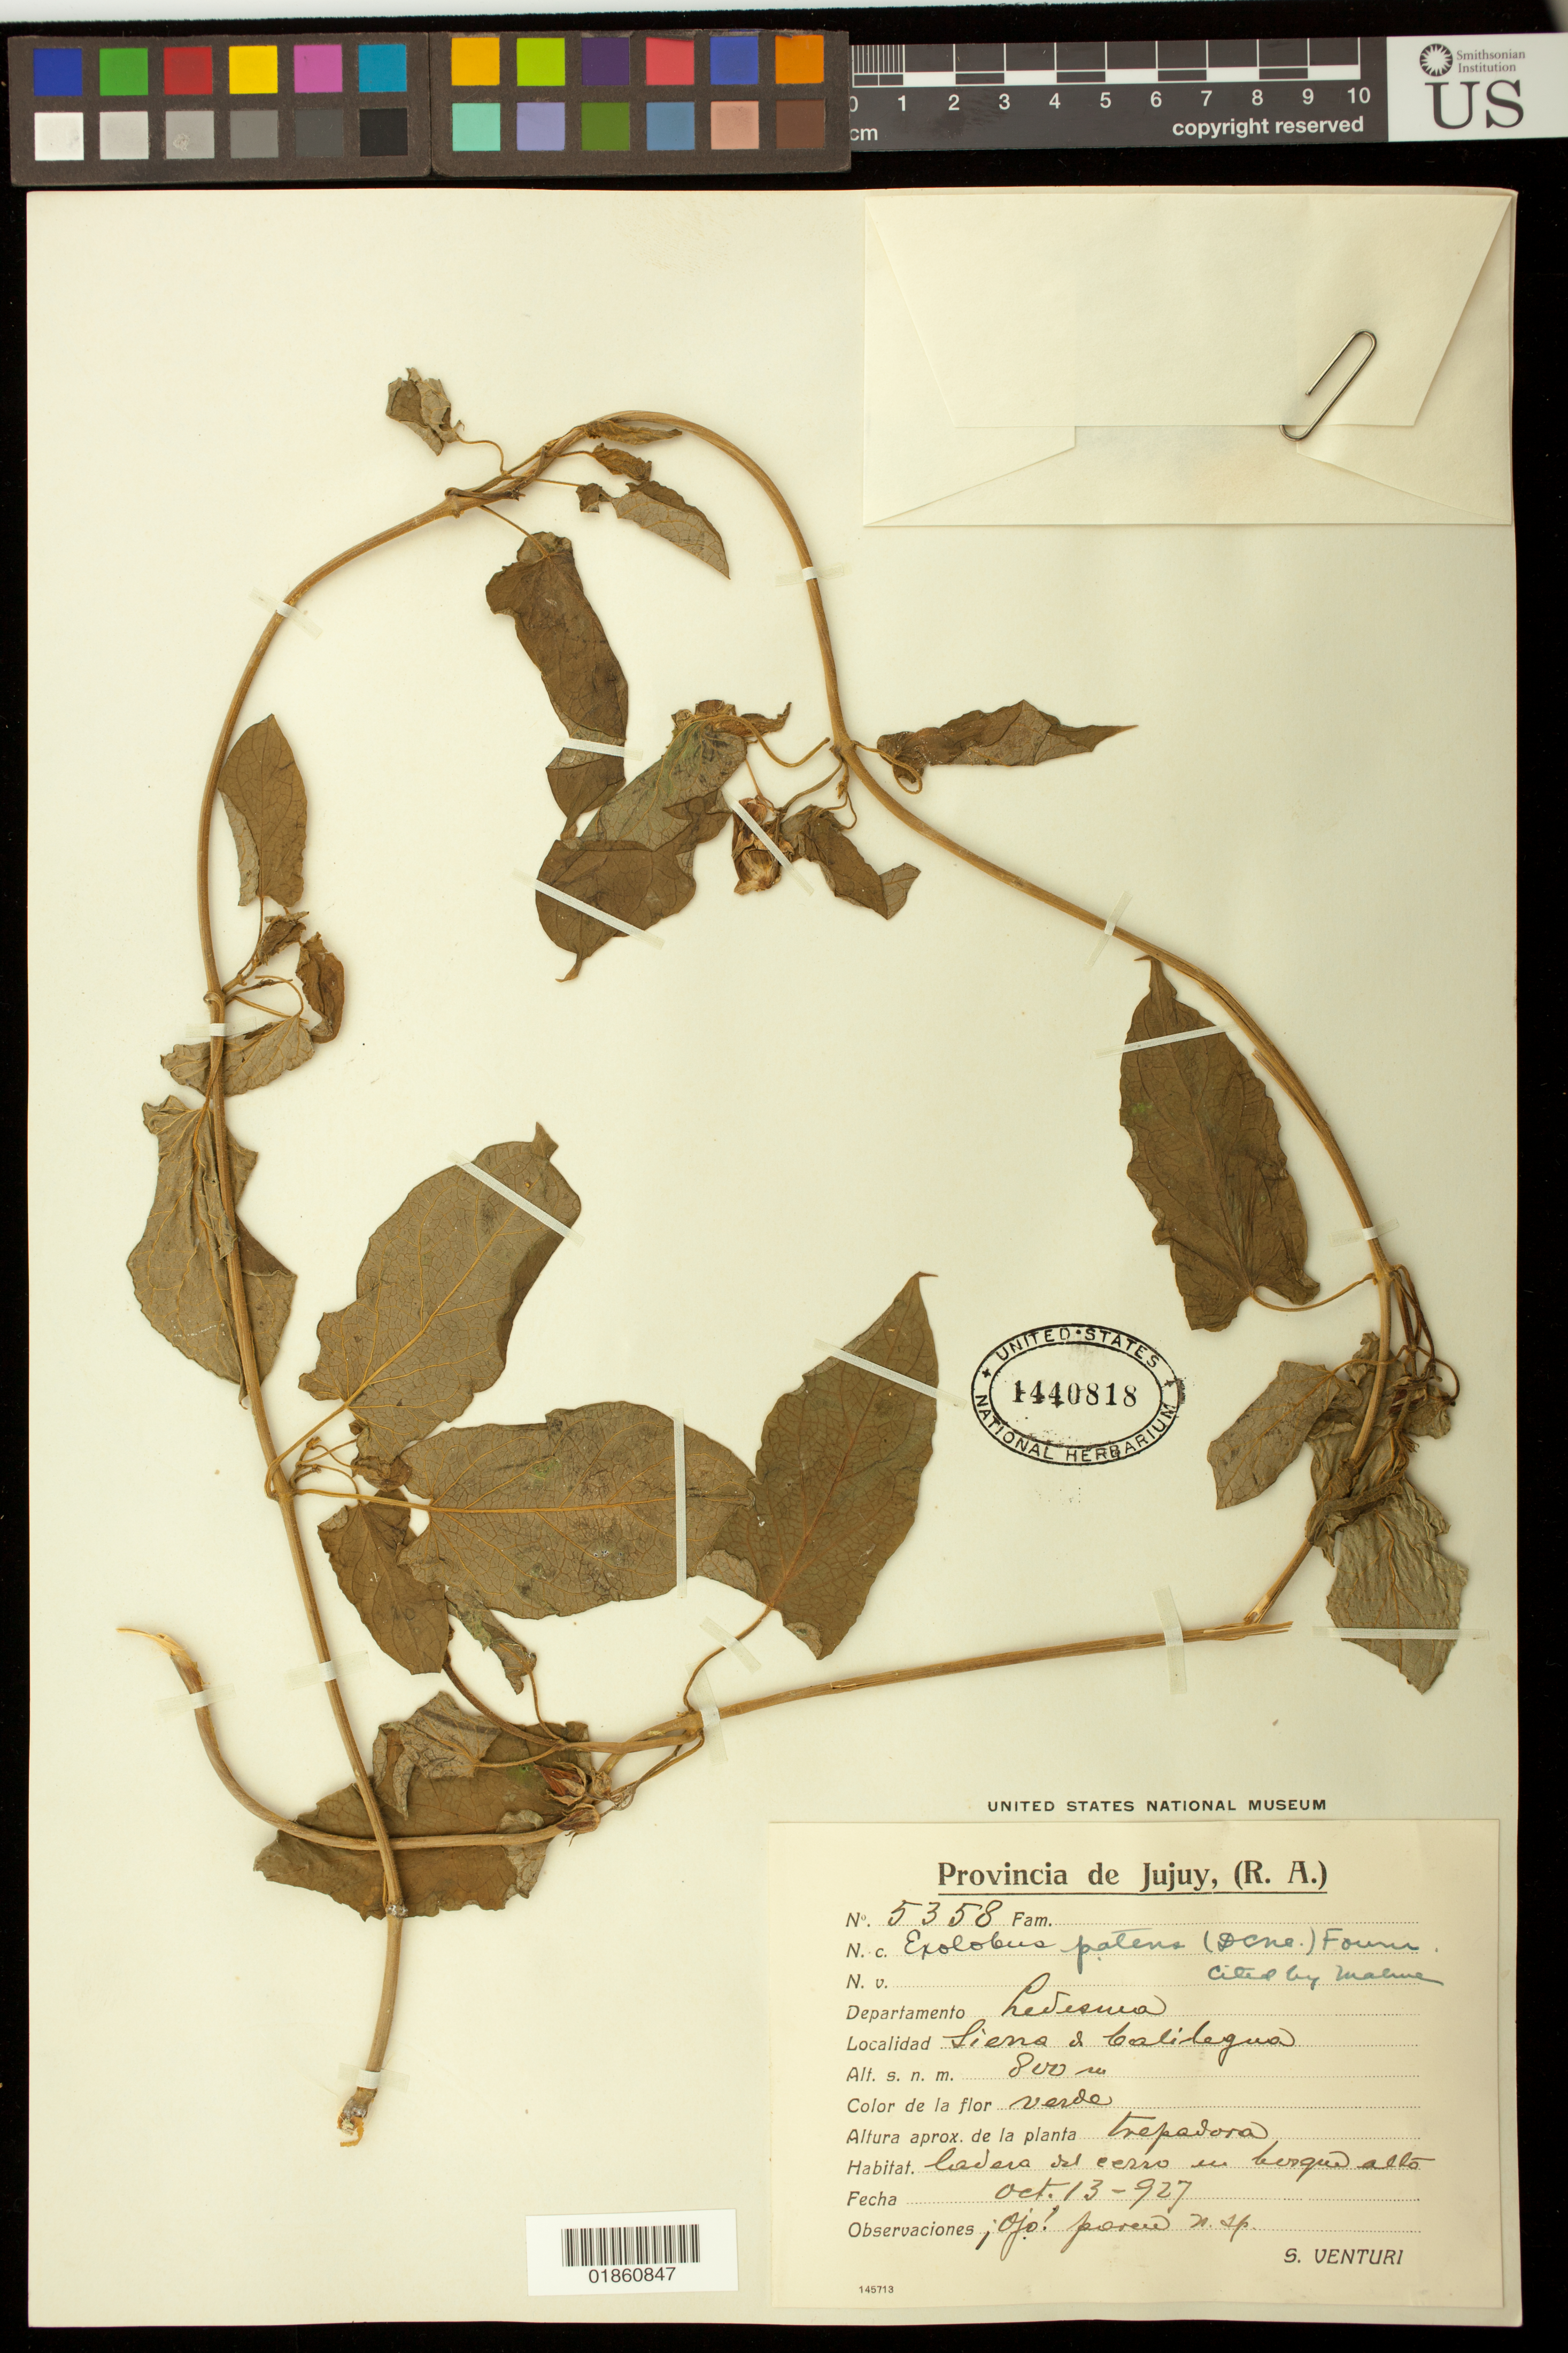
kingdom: Plantae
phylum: Tracheophyta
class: Magnoliopsida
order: Gentianales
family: Apocynaceae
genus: Gonolobus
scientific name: Gonolobus patens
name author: Decne.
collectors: S. Venturi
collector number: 5358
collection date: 1927-10-13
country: Argentina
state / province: Jujuy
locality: Ledesma , Sierra de Calilegua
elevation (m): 800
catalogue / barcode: US 1440818